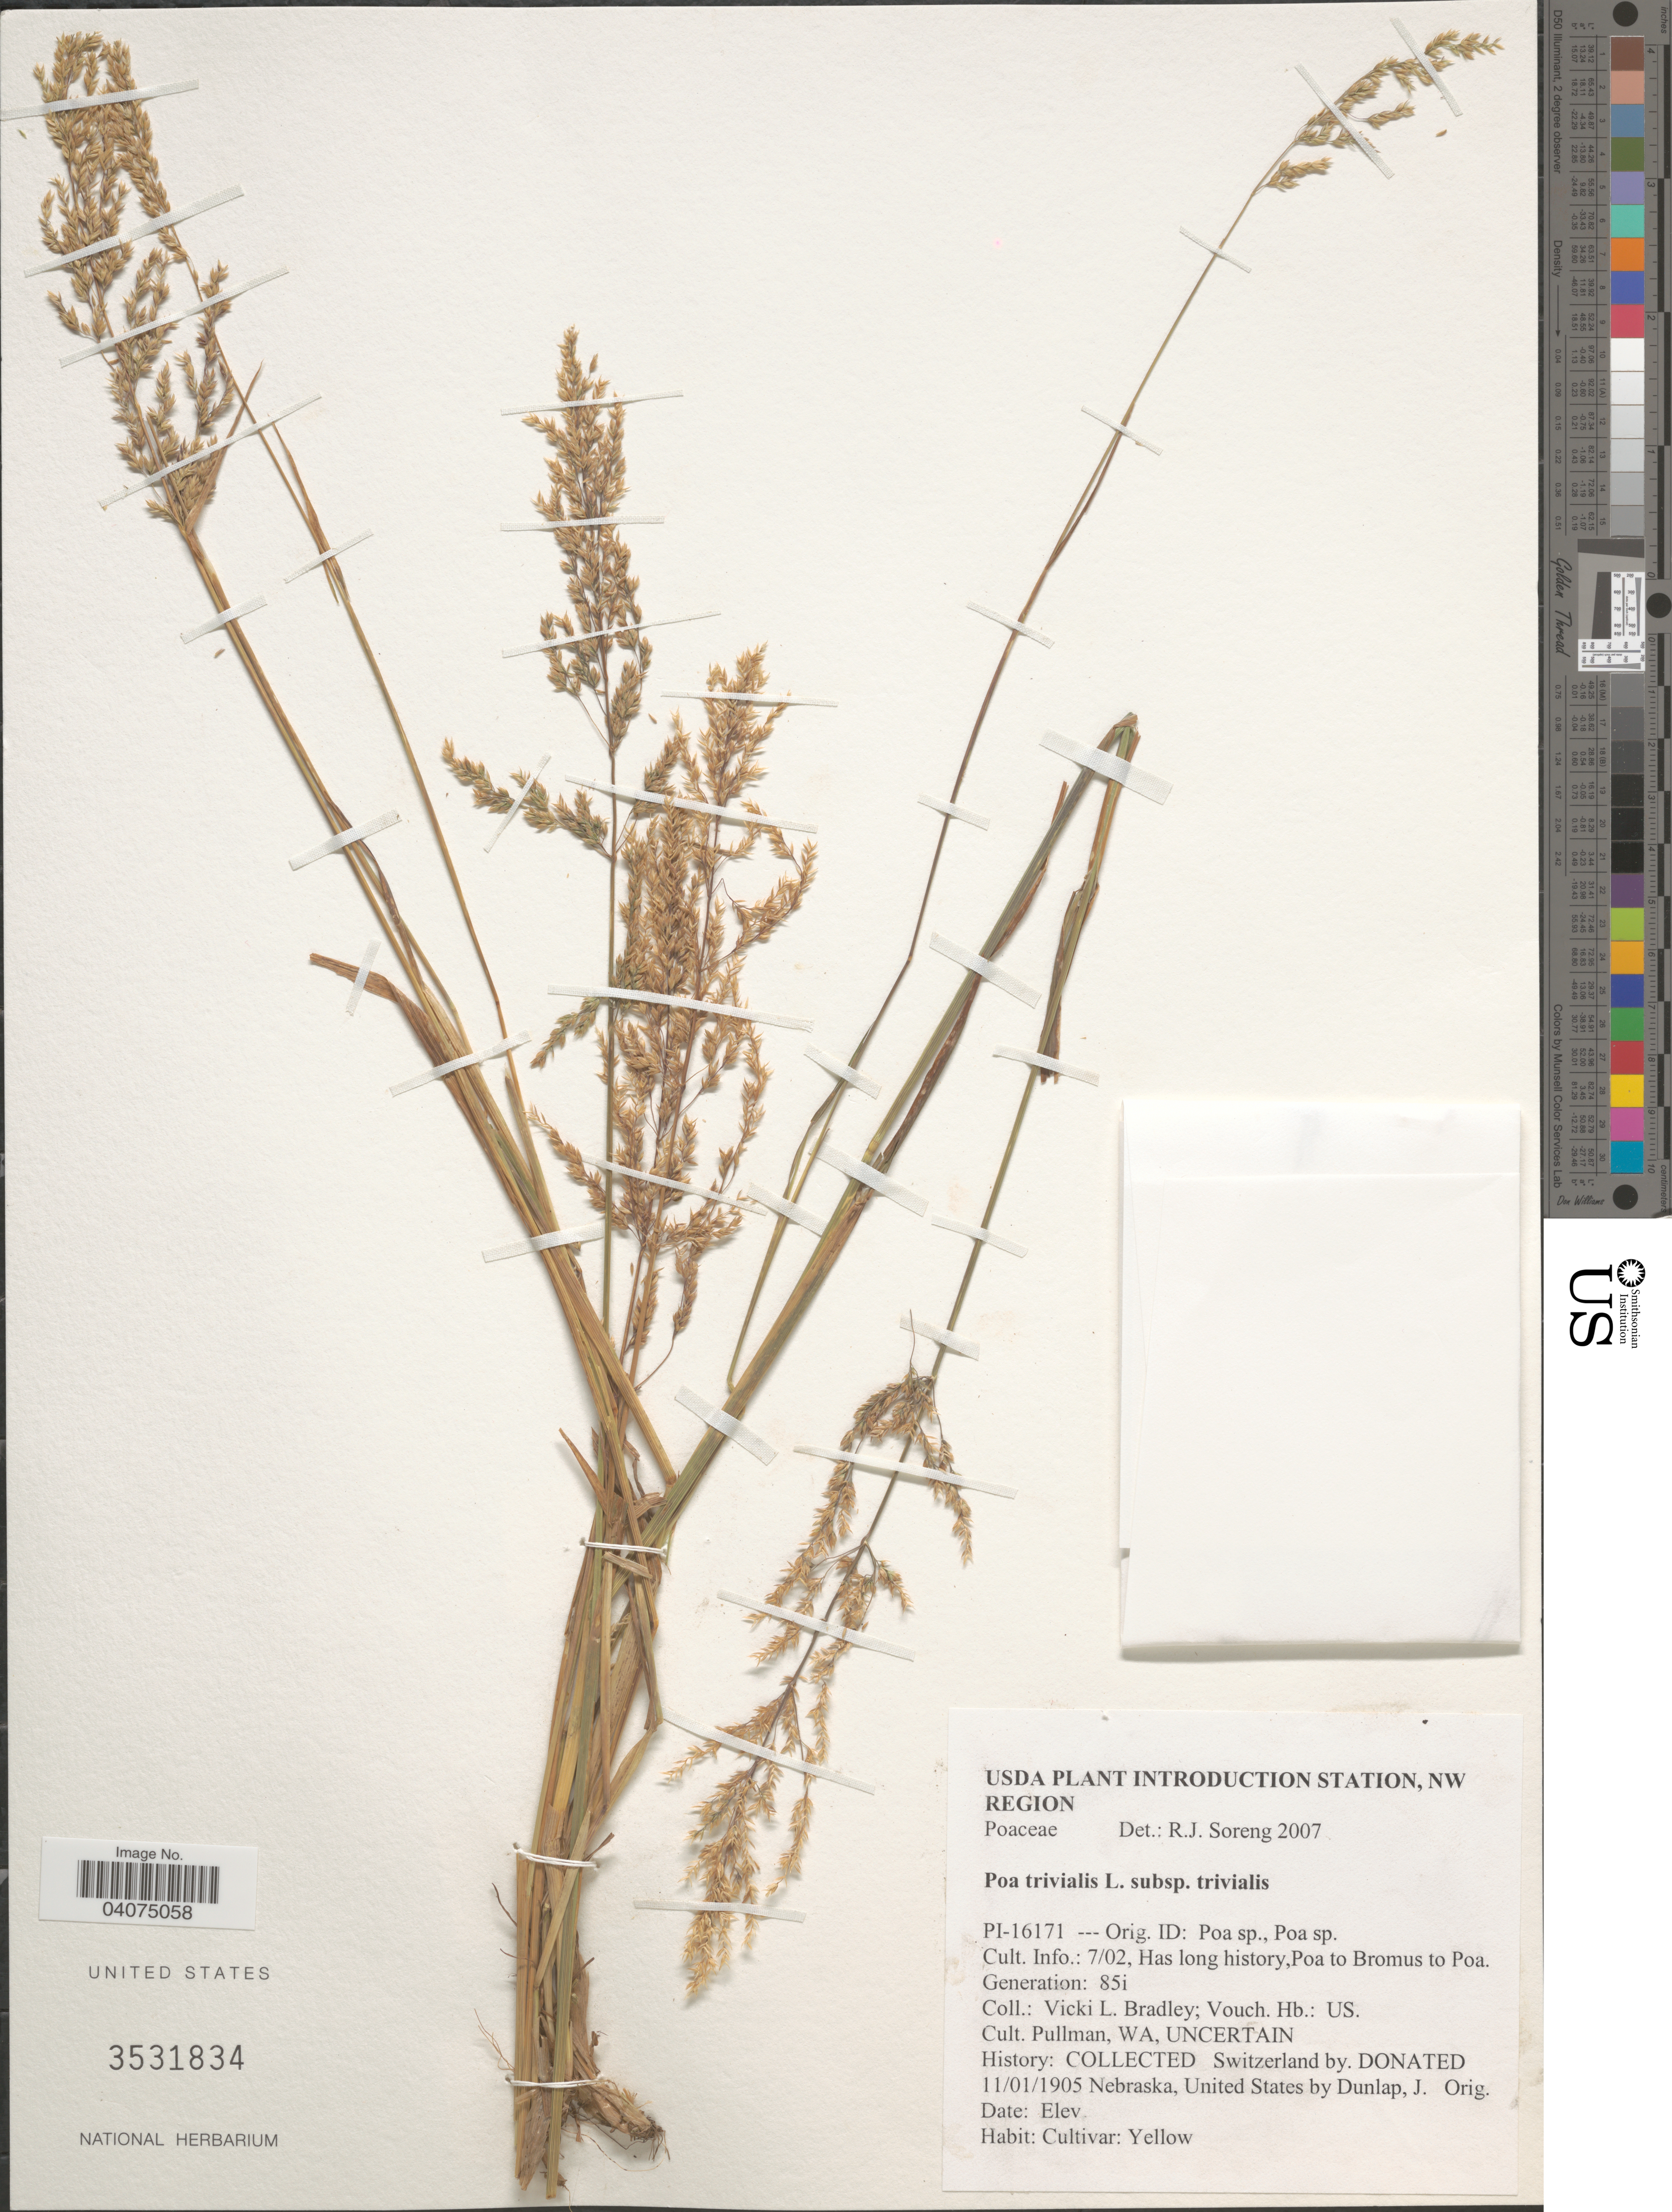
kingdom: Plantae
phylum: Tracheophyta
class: Liliopsida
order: Poales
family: Poaceae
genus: Poa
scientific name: Poa trivialis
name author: L.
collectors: V. Bradley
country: United States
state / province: Washington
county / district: Whitman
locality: Pullman.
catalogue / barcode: US 3531834